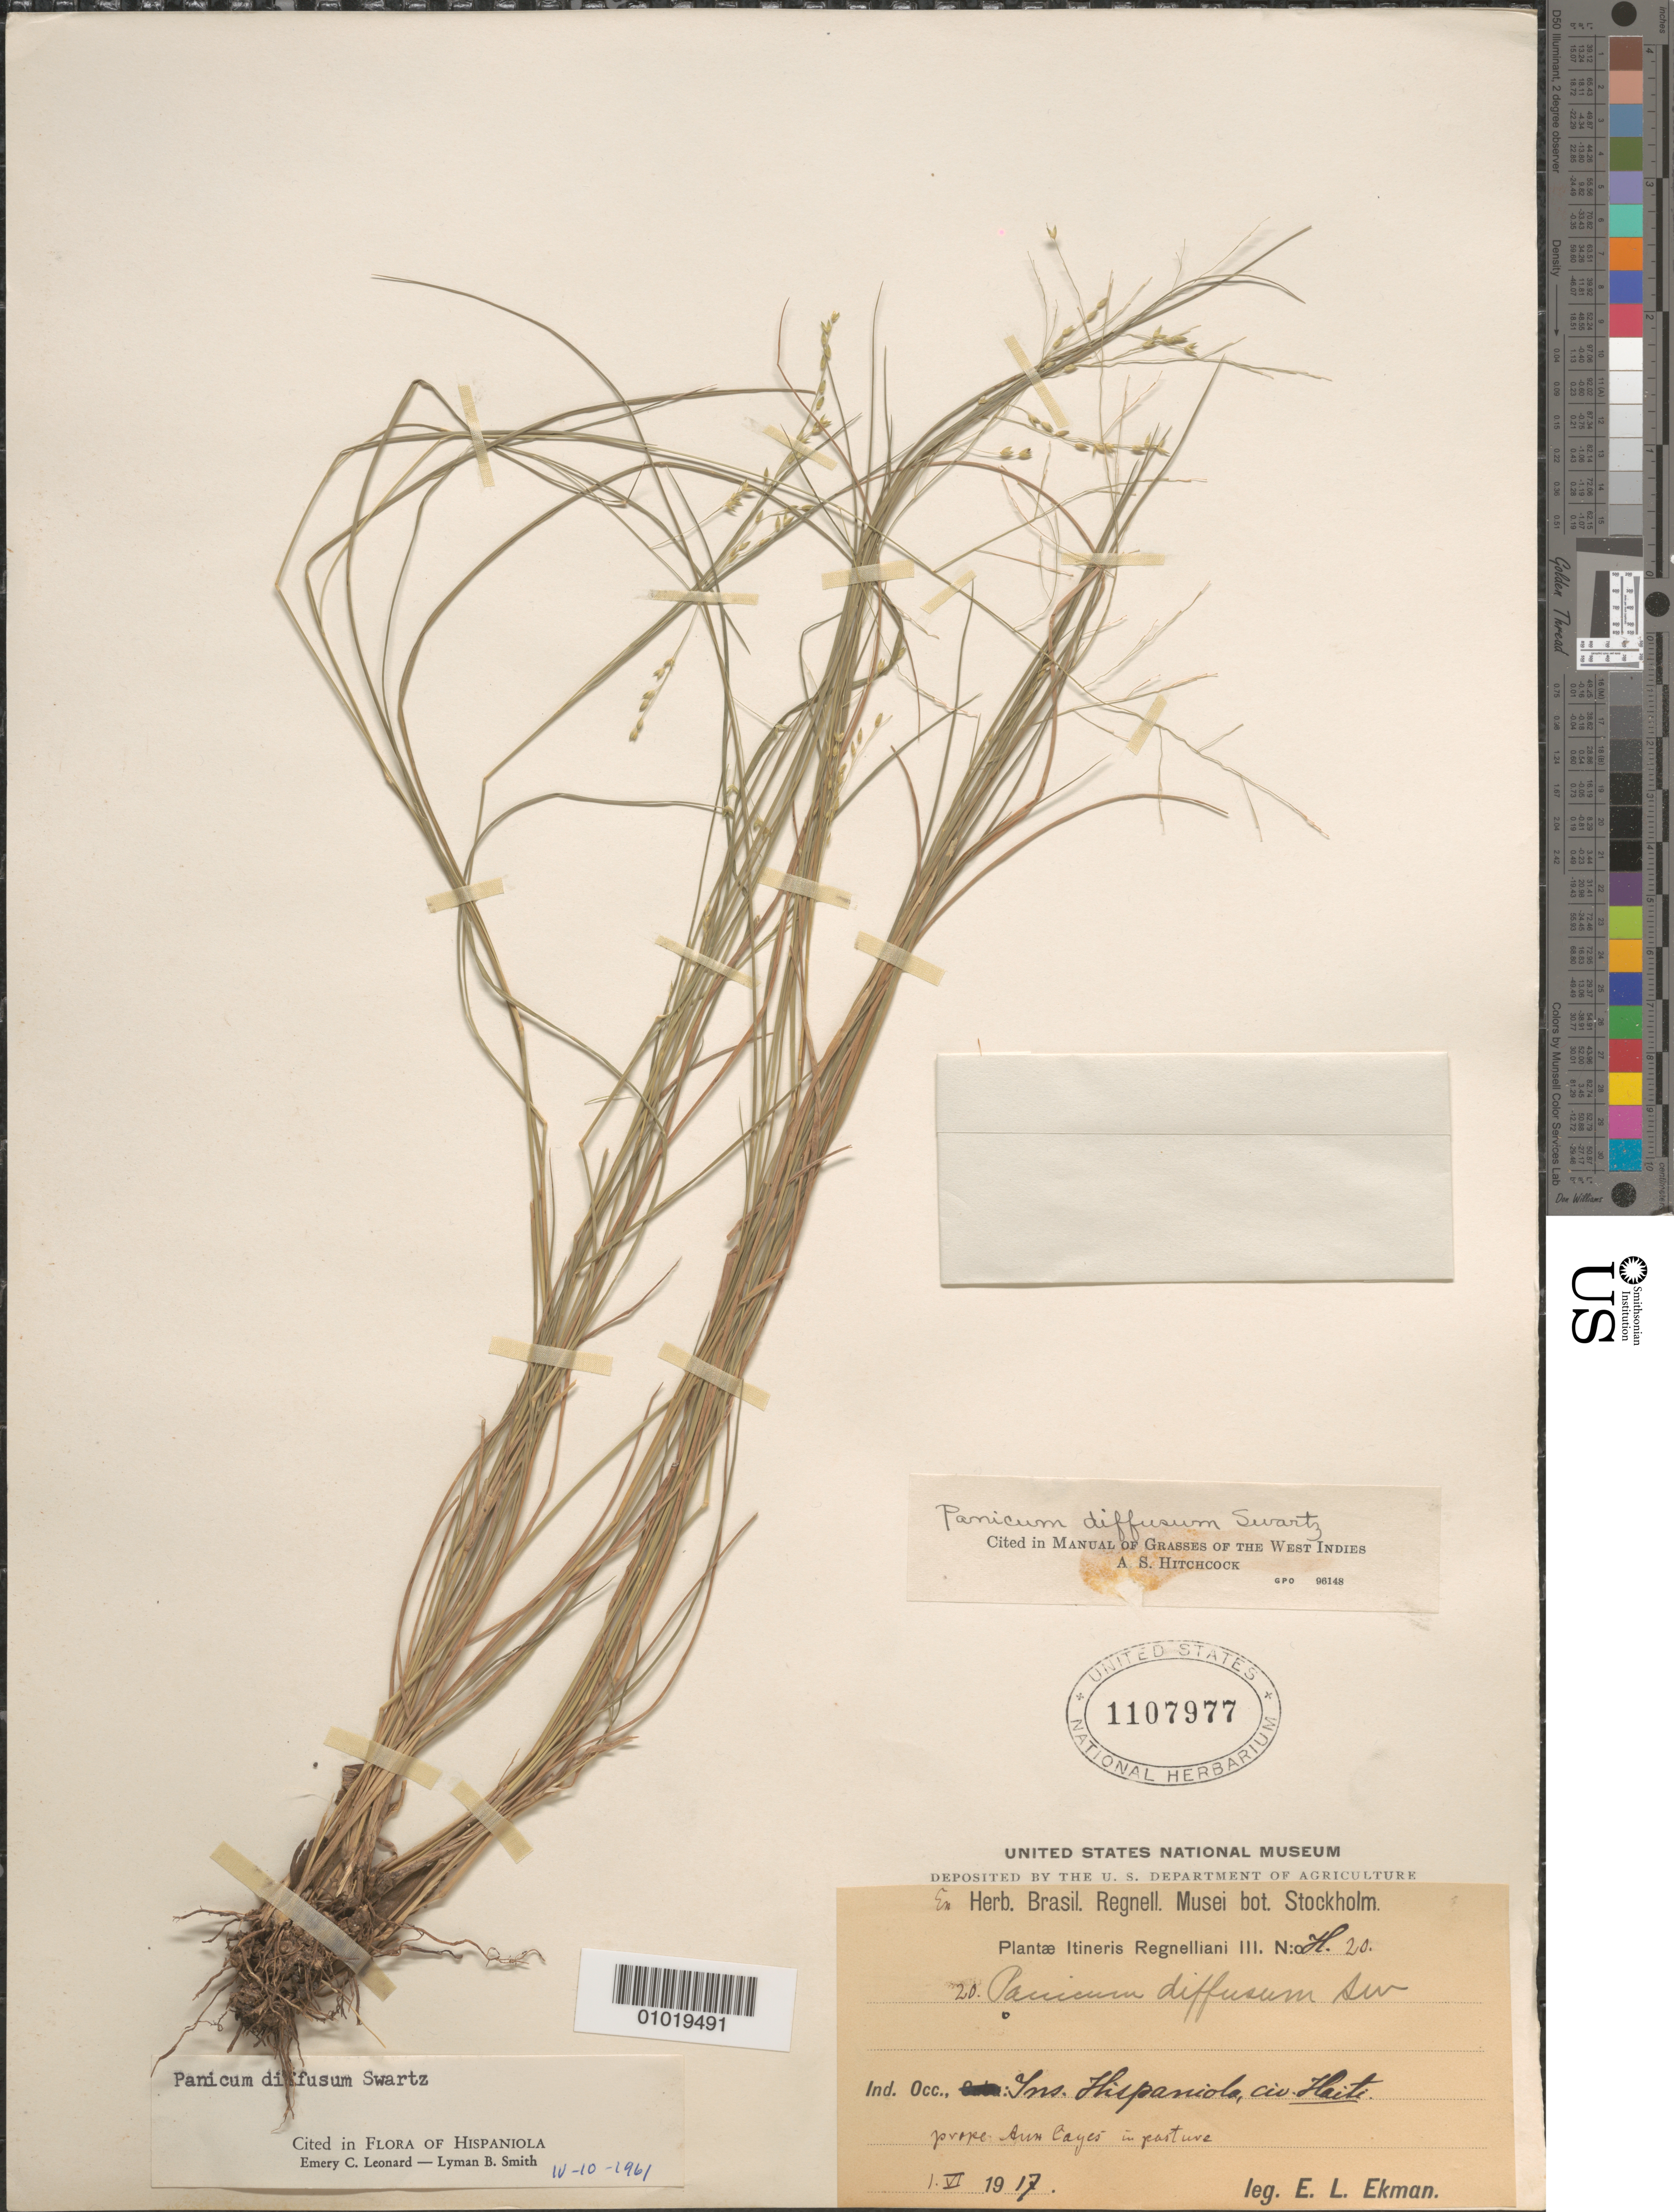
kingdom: Plantae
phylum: Tracheophyta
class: Liliopsida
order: Poales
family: Poaceae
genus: Panicum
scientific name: Panicum diffusum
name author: Sw.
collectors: E. L. Ekman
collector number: H 20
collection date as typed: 01 Jun 1917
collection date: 1917-06-01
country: Haiti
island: Hispaniola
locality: near Aux Cayes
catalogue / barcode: US 1107877